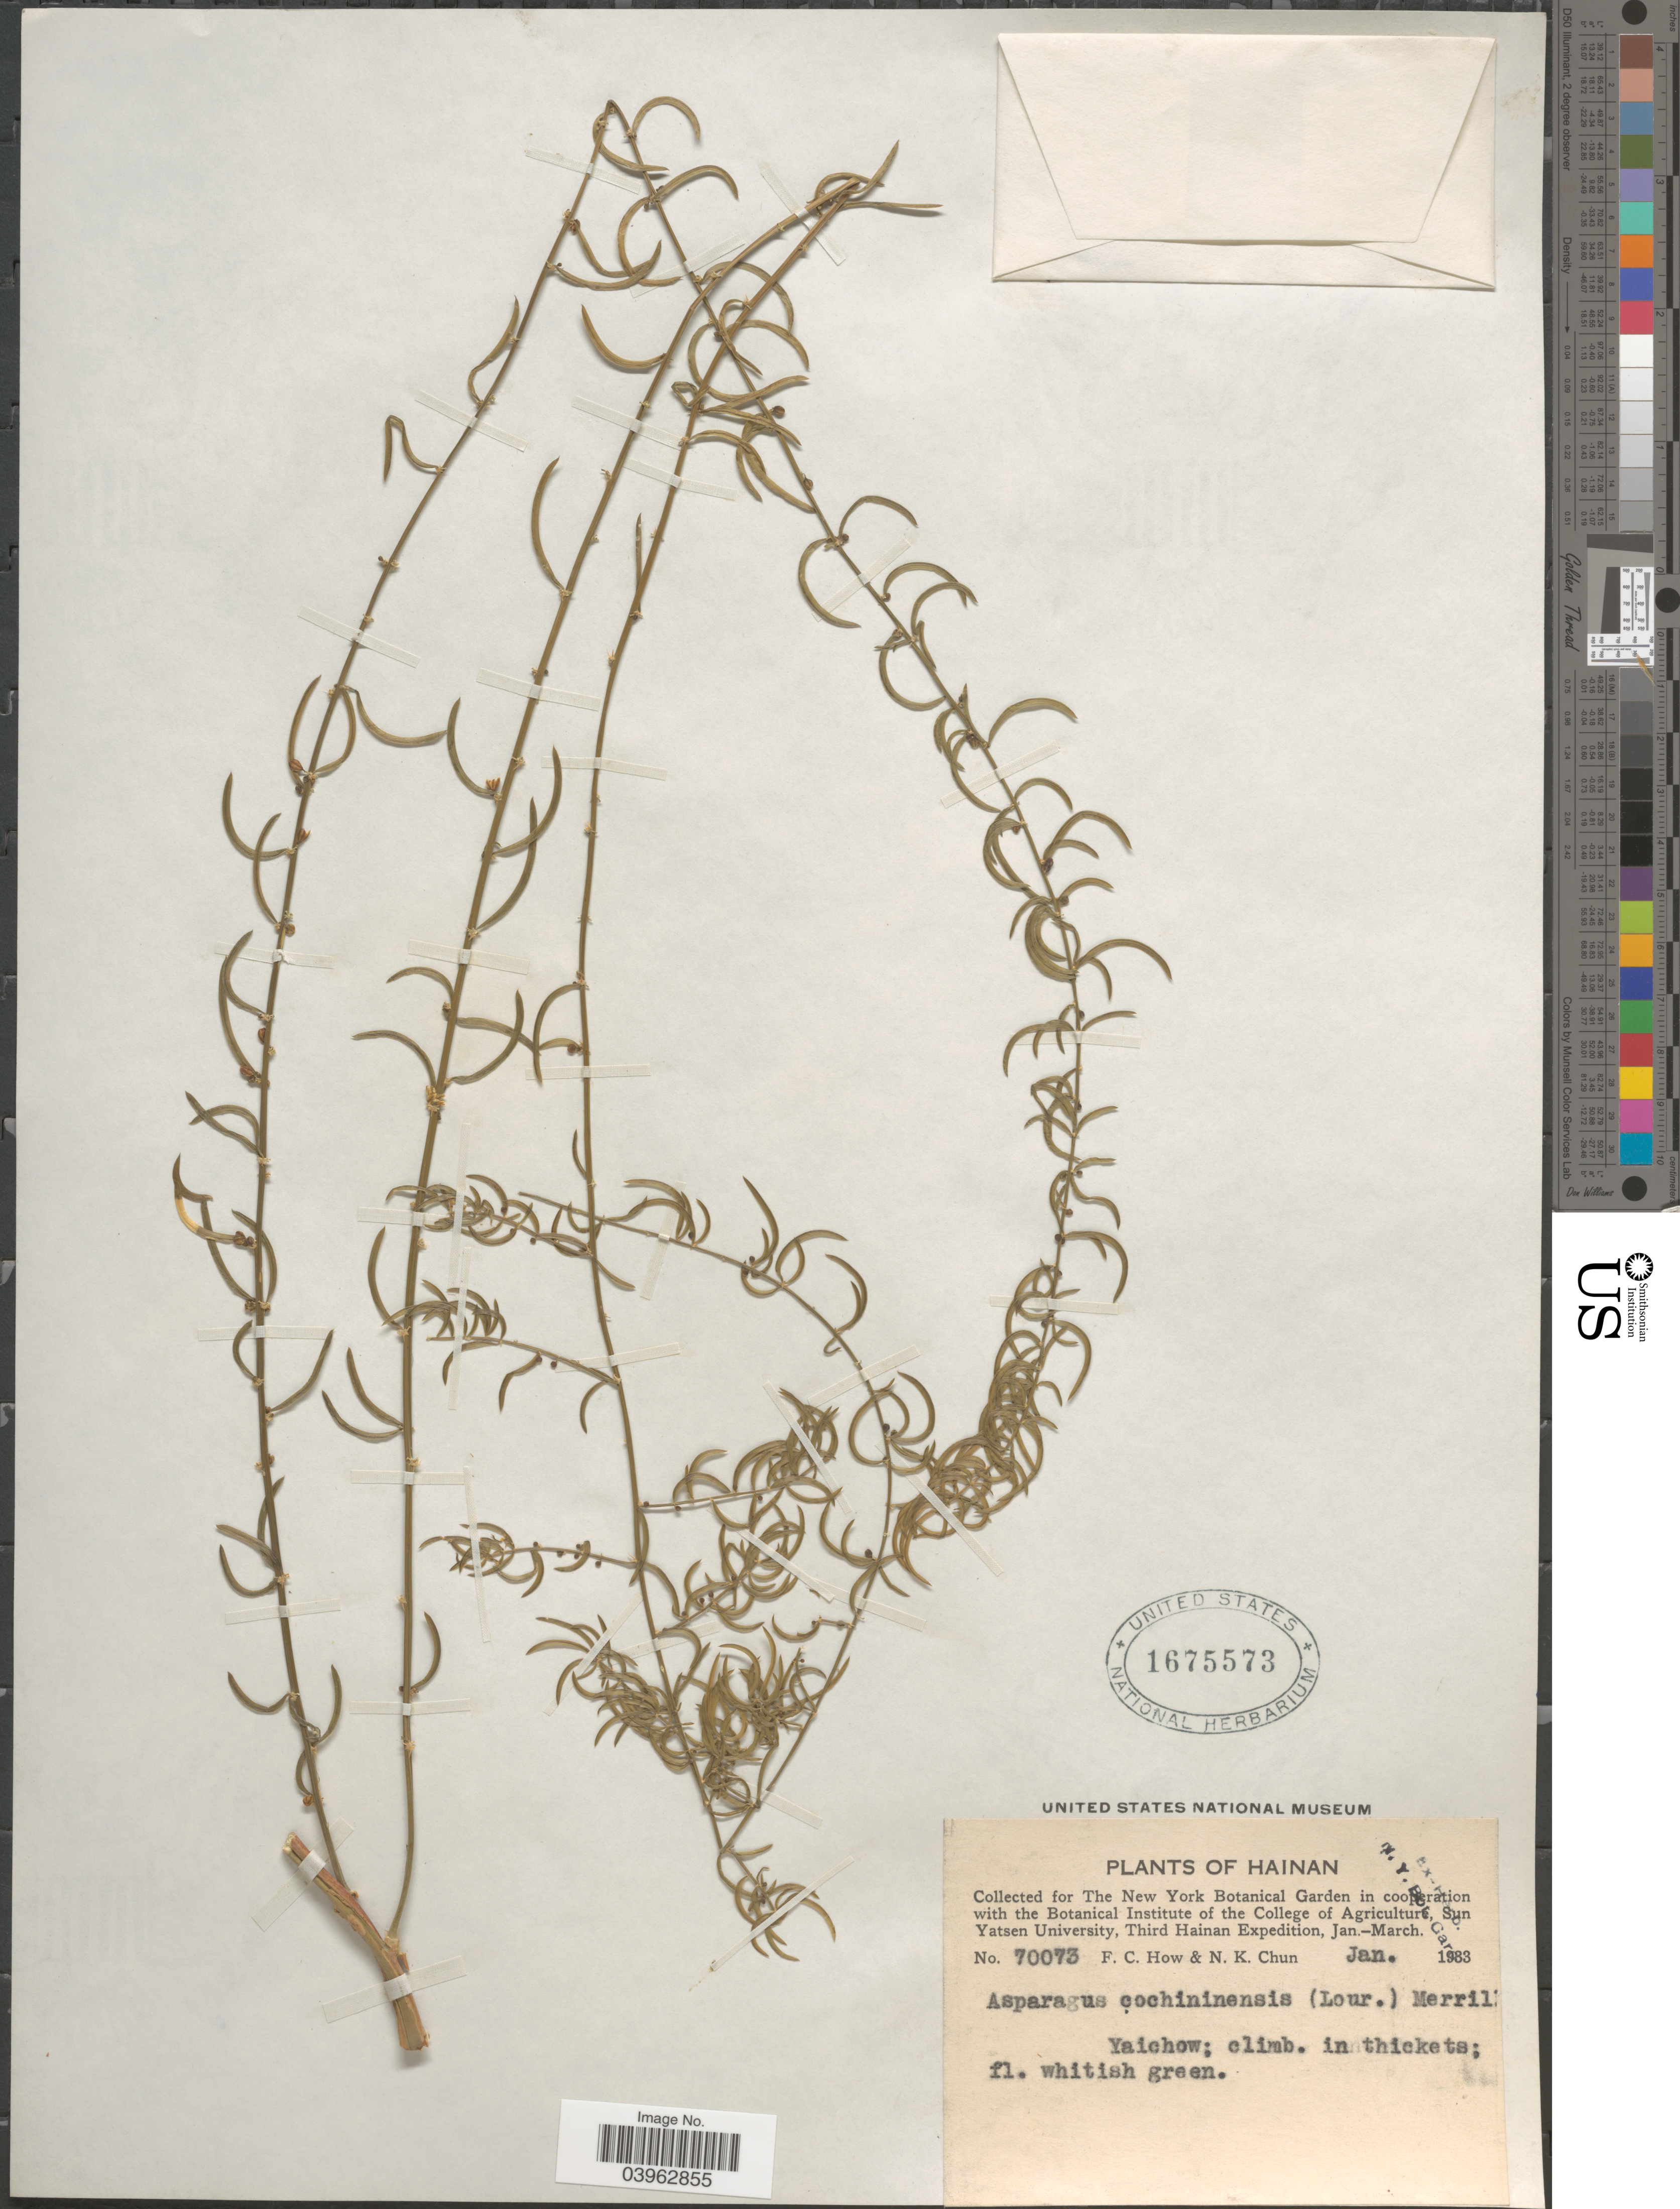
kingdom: Plantae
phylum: Tracheophyta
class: Liliopsida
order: Asparagales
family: Asparagaceae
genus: Asparagus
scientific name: Asparagus cochinchinensis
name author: (Lour.) Merr.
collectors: F. C. How & N. K. Chun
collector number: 70073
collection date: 1983-01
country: China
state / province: Hainan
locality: Yaichow.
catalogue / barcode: US 1675573